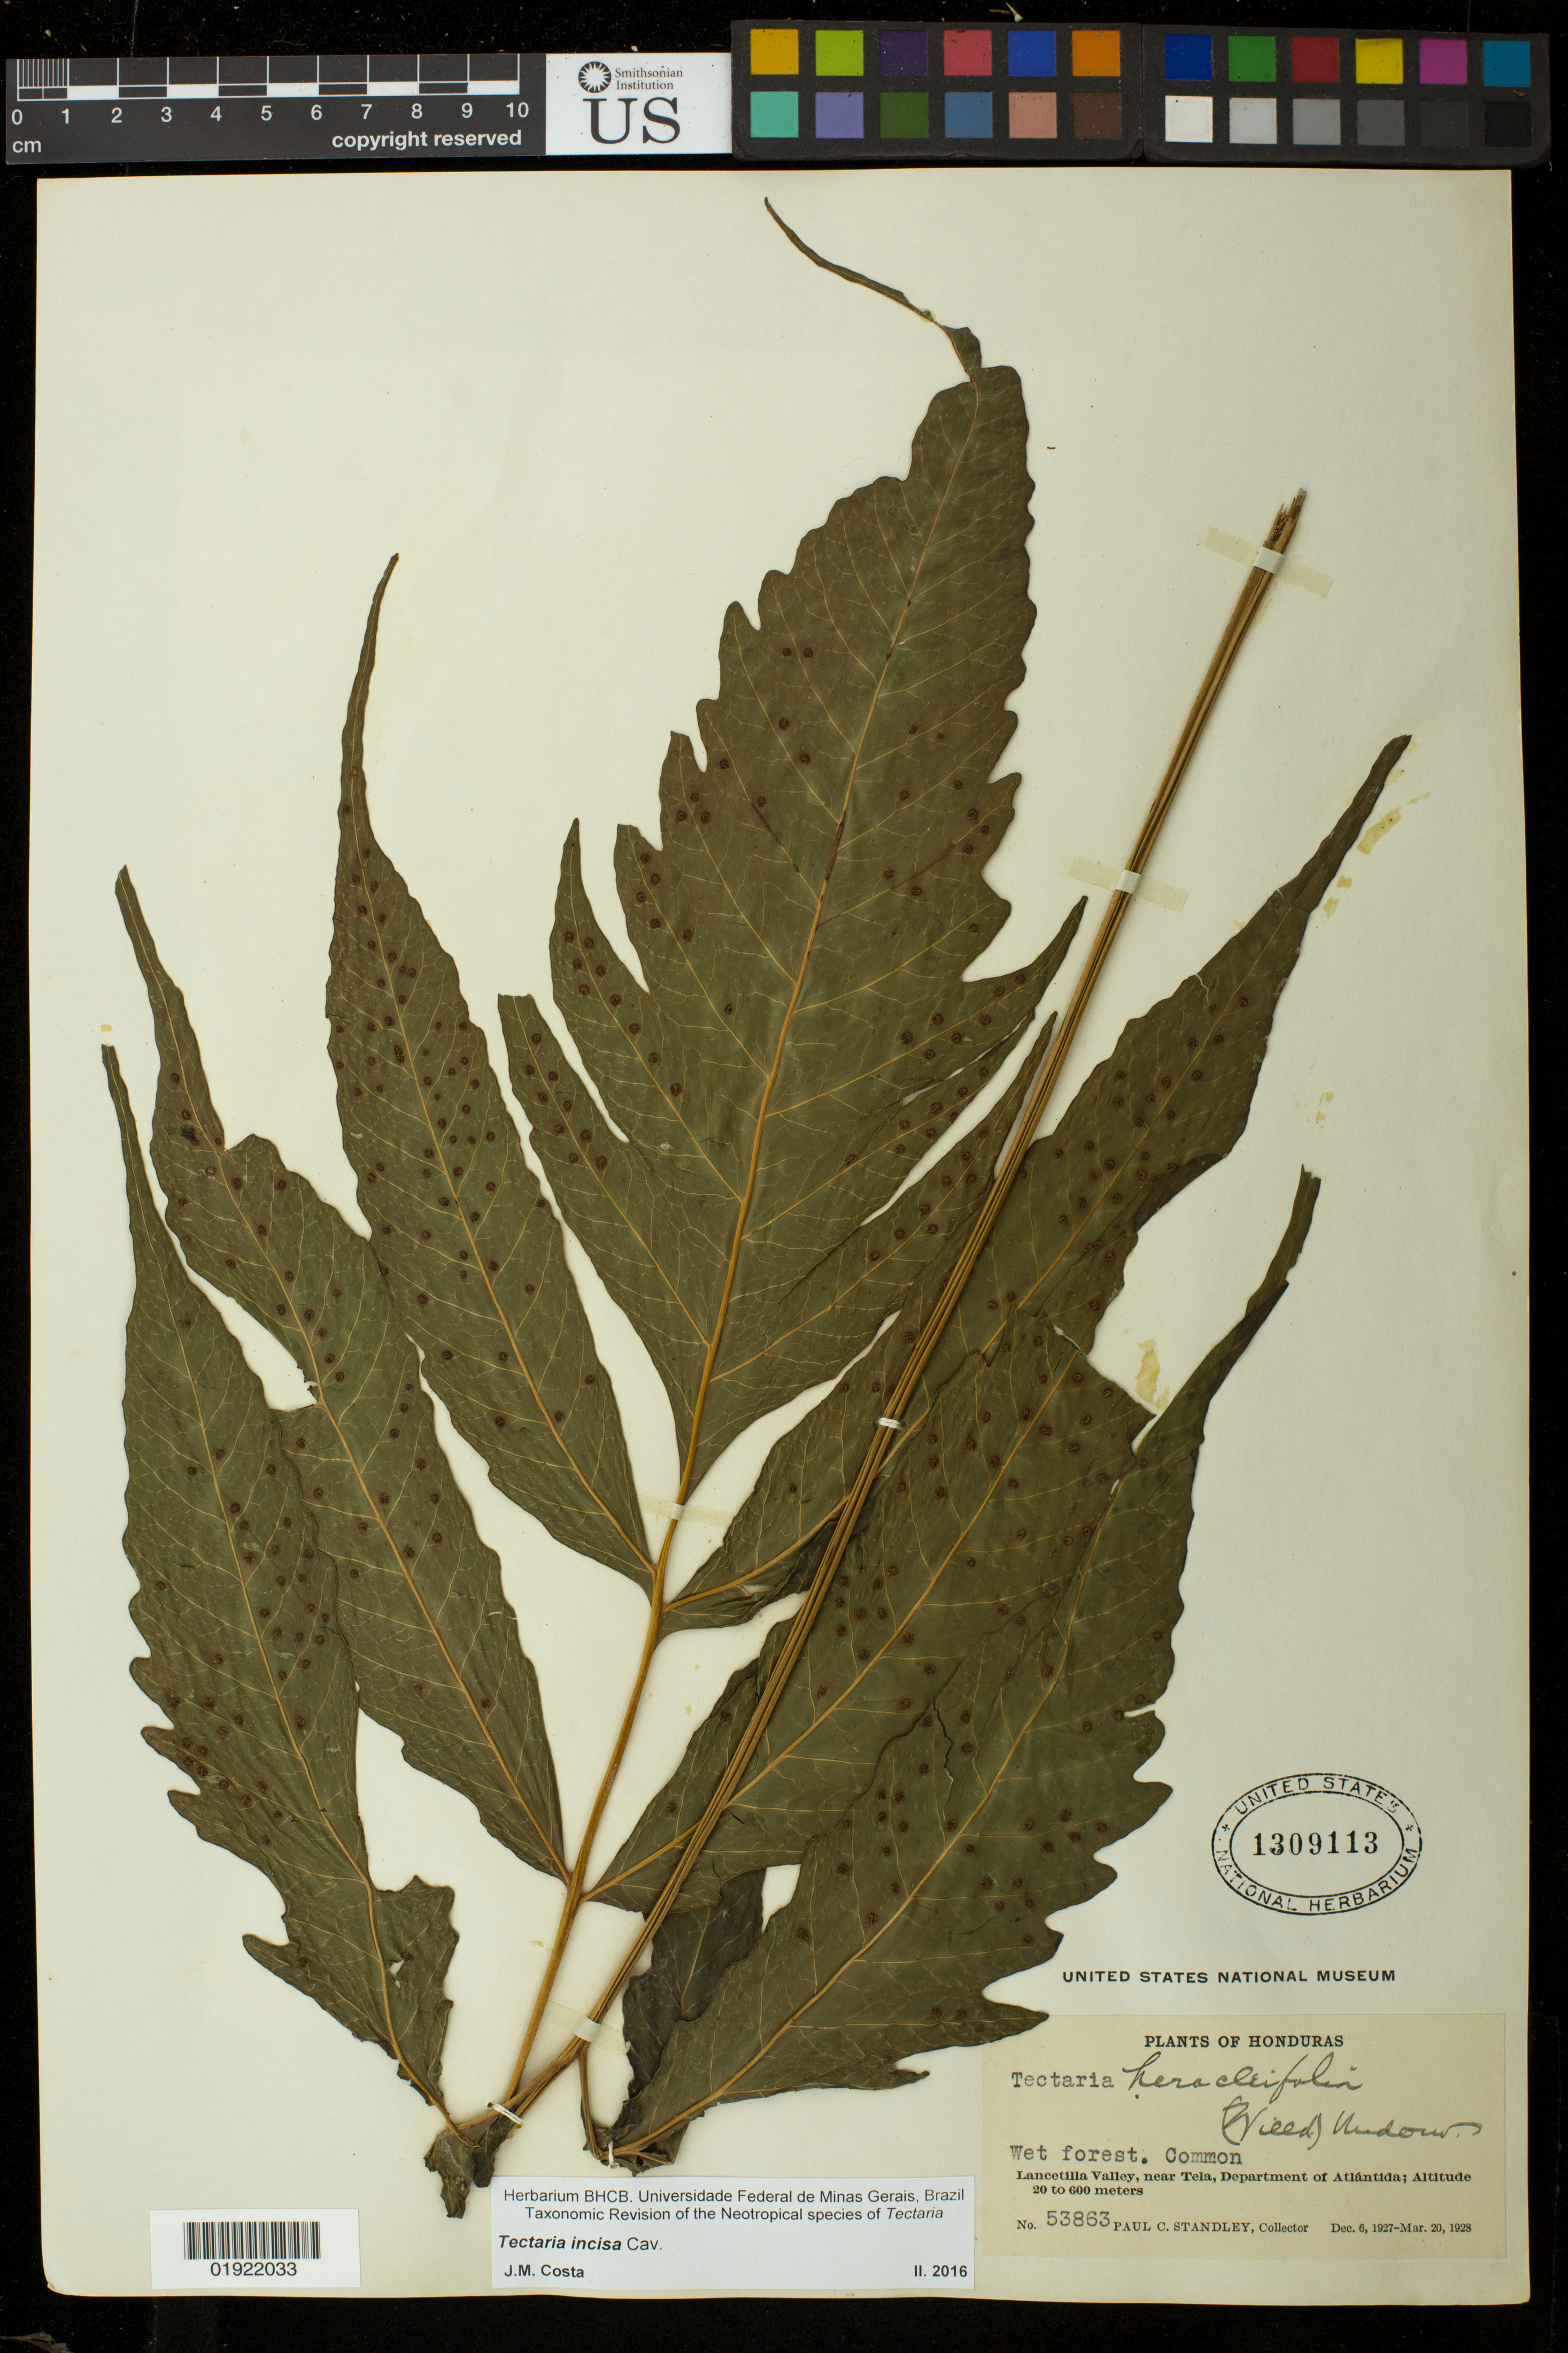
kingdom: Plantae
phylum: Tracheophyta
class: Polypodiopsida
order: Polypodiales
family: Tectariaceae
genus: Tectaria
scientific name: Tectaria incisa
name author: Cav.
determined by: Costa, J. M.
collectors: P. C. Standley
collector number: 53863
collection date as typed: Dec. 6, 1927- Mar. 20, 1928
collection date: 1927-12-06/1928-03-20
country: Honduras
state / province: Atlántida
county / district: Tela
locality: Lancetilla Valley, near Tela, Department of Atlantida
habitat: wet forest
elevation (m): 20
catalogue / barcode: US 1309113